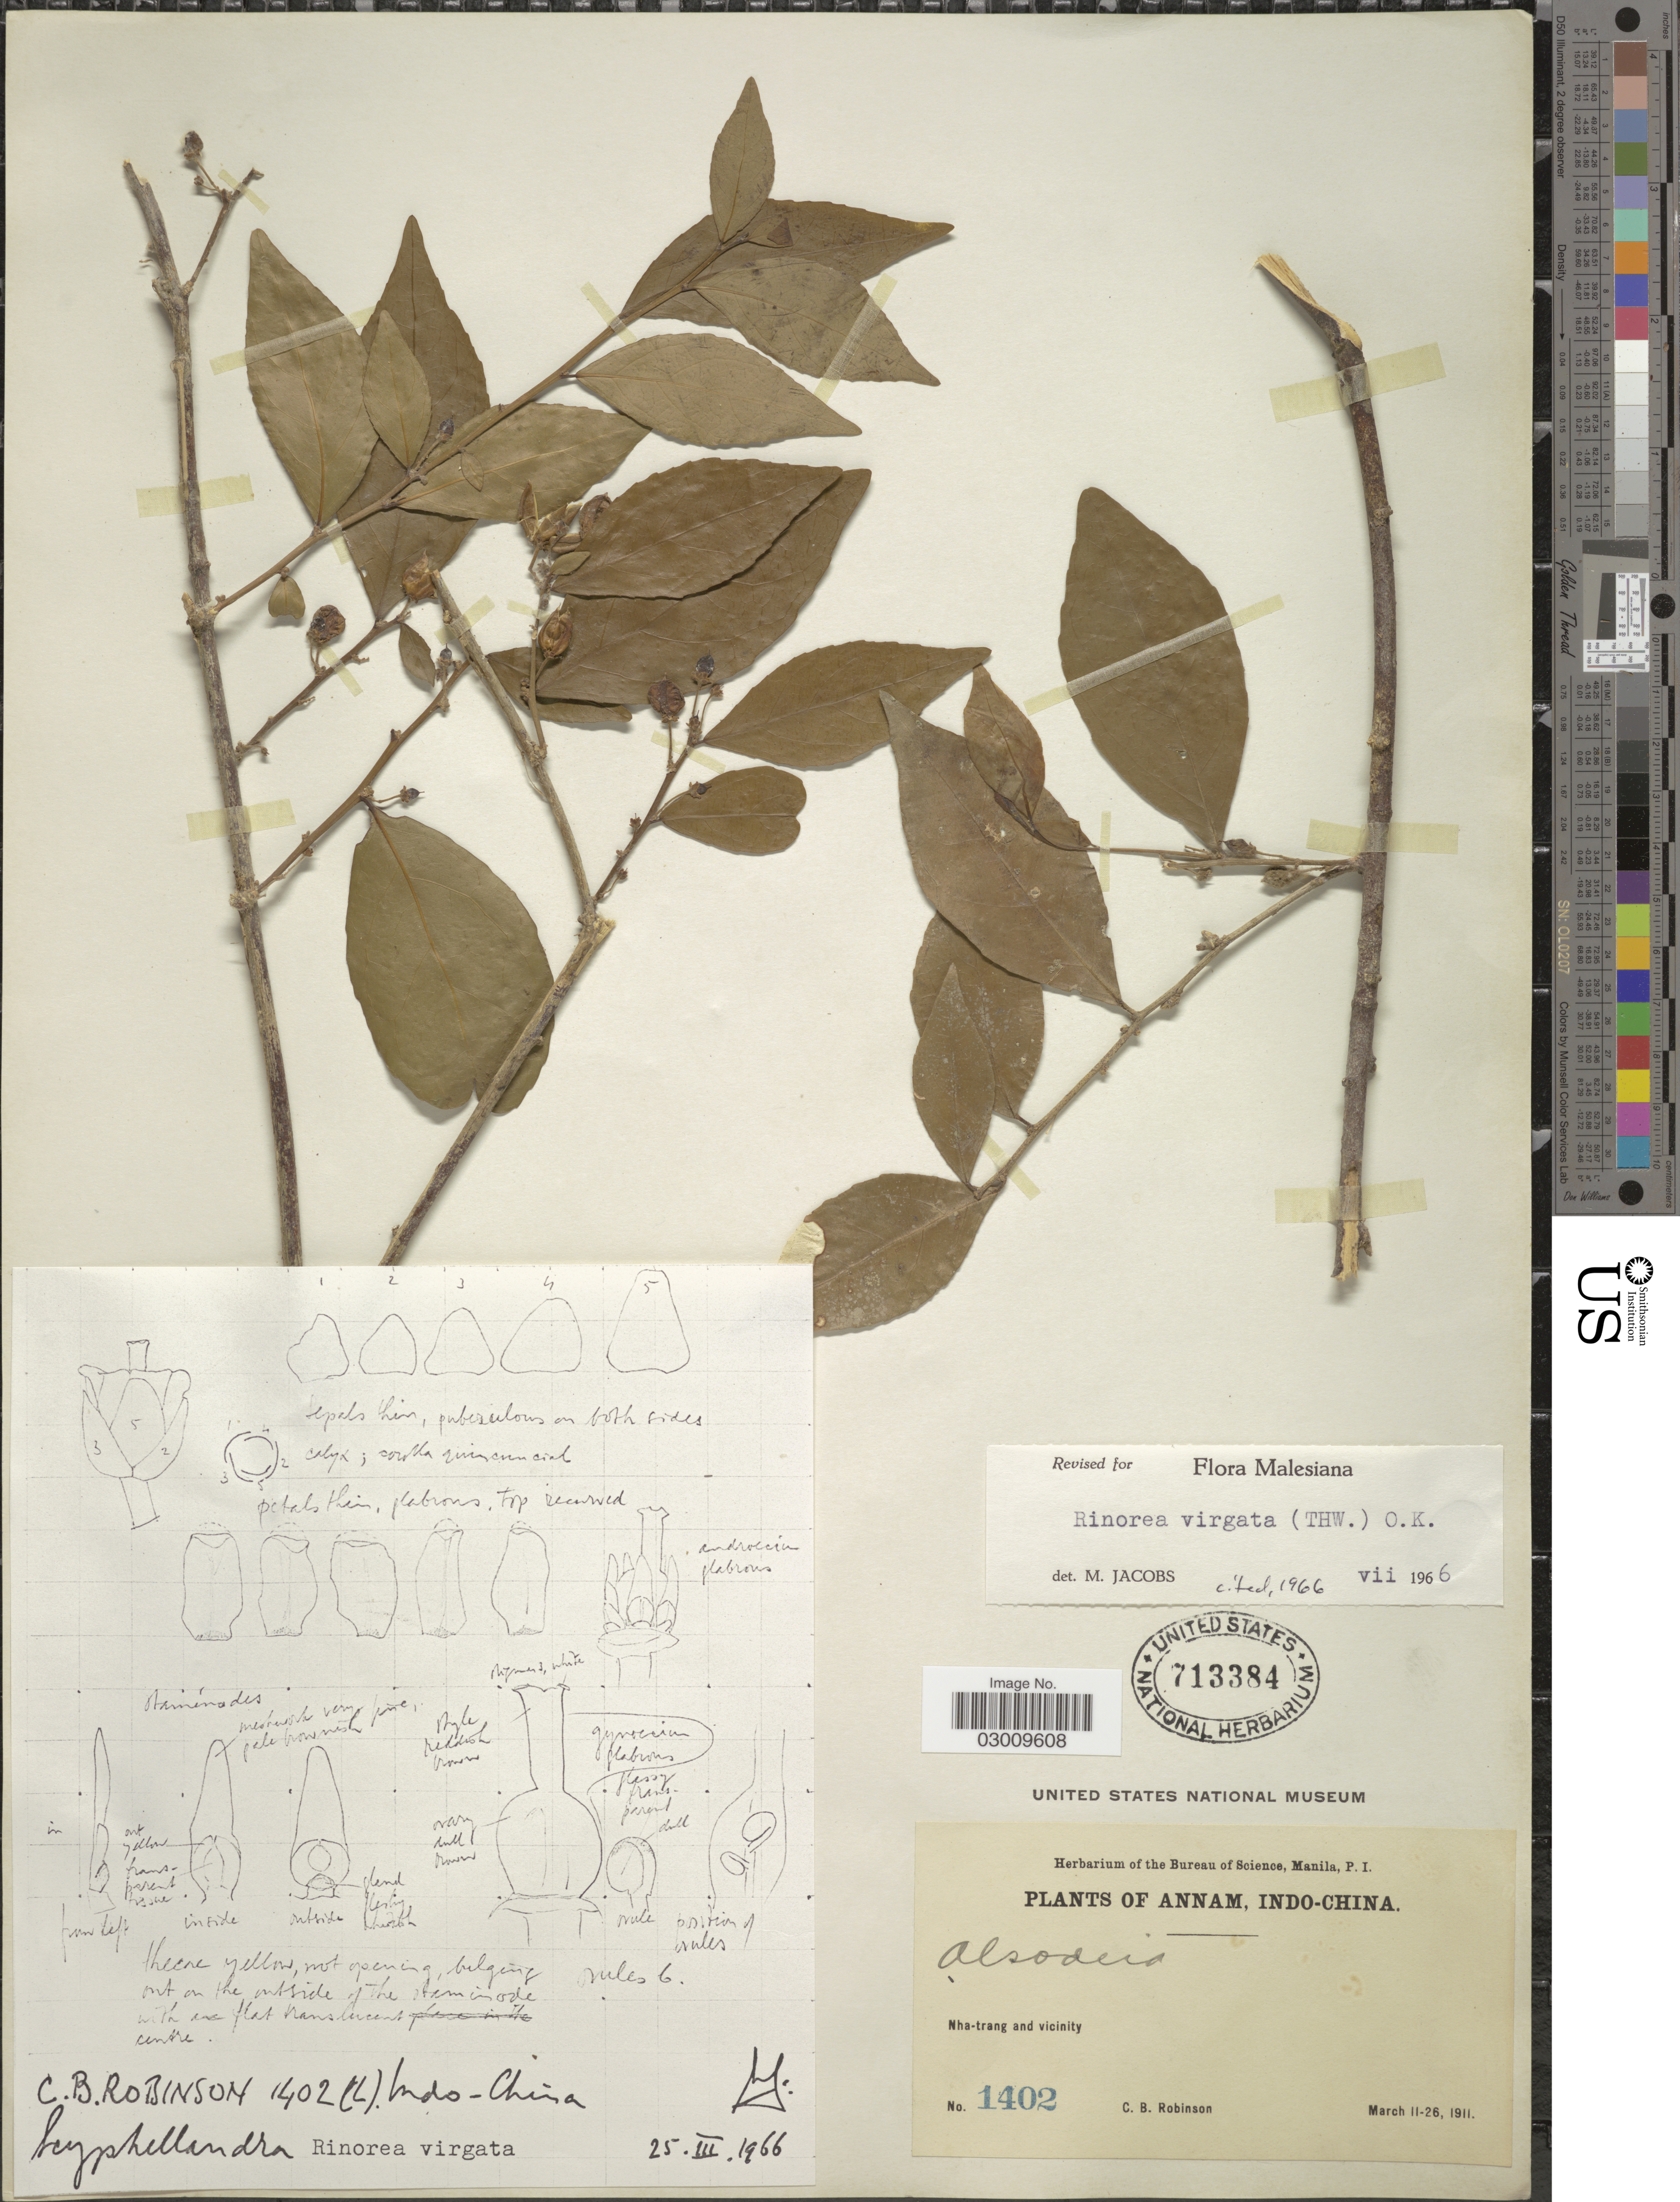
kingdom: Plantae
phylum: Tracheophyta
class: Magnoliopsida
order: Malpighiales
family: Violaceae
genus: Rinorea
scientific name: Rinorea virgata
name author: (Thwaites) Kuntze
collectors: C. Robinson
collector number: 1402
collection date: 1911-03-11/1911-03-26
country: Vietnam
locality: Annam, Indo-China. Nha-trang and vicinity.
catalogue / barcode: US 713384